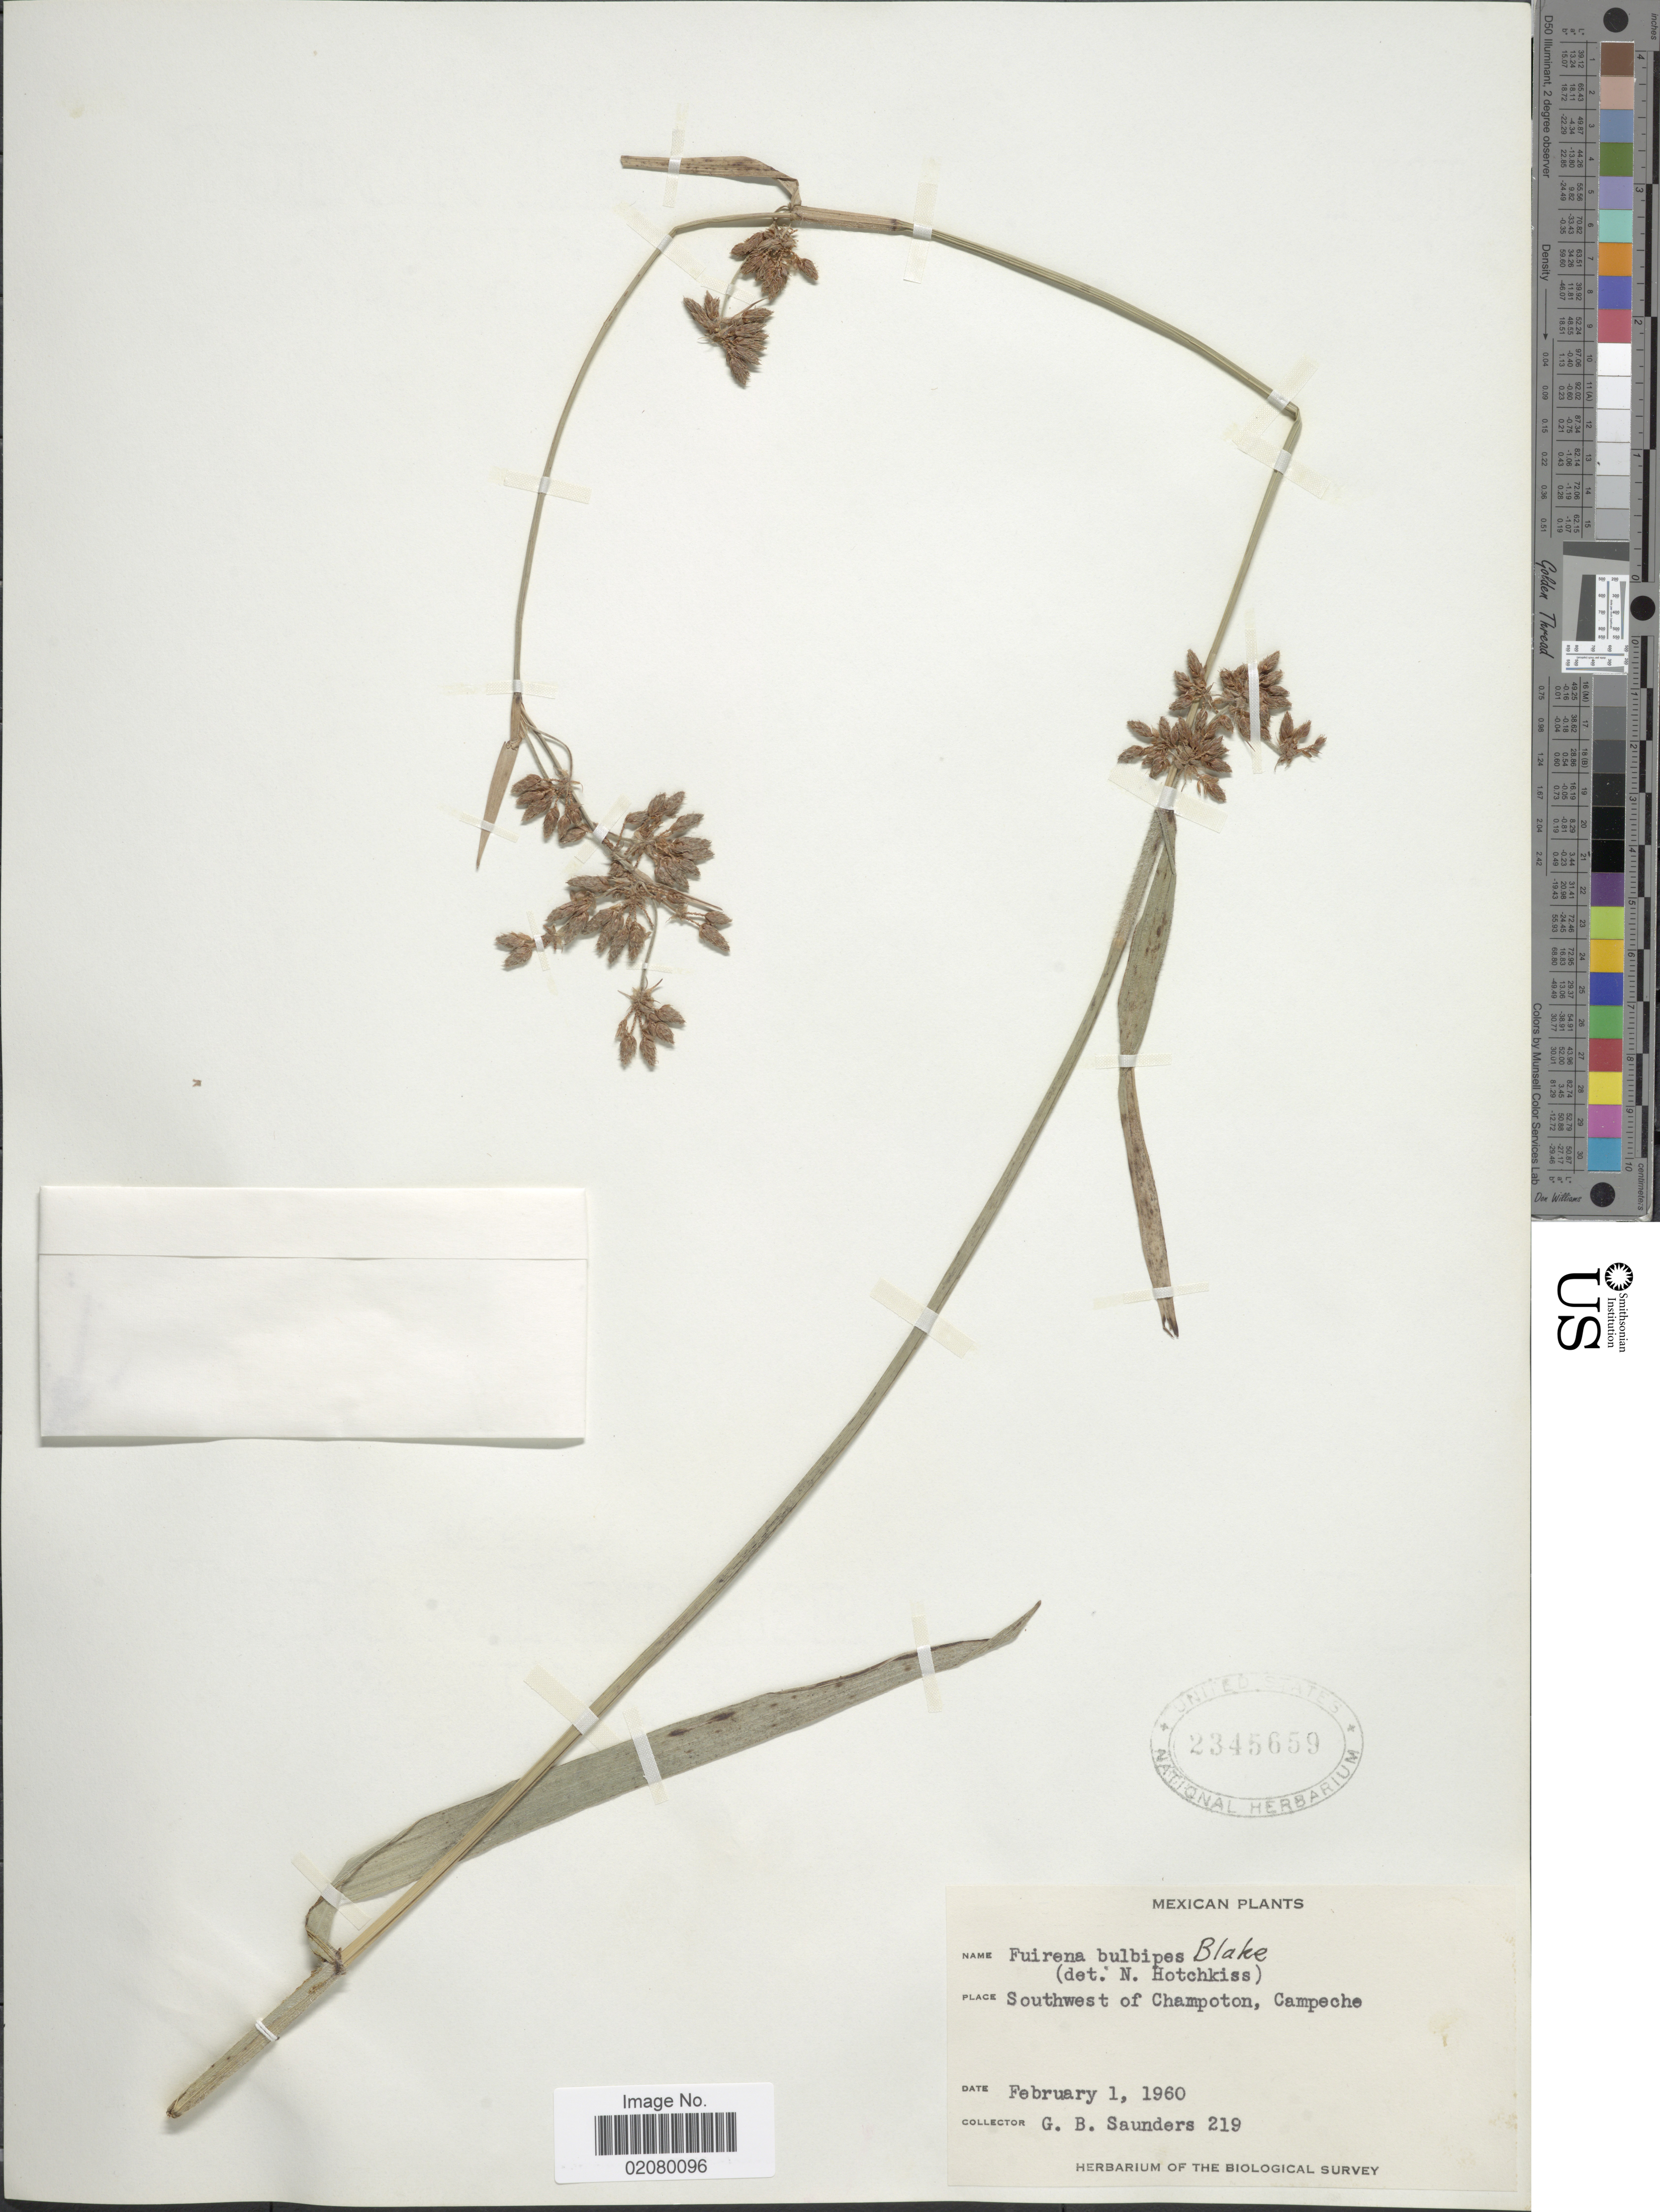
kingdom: Plantae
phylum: Tracheophyta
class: Liliopsida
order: Poales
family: Cyperaceae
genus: Fuirena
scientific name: Fuirena camptotricha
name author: C. Wright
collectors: G. B. Saunders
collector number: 219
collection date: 1960-02-01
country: Mexico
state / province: Campeche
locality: Southwest of Champoton, Campeche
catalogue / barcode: US 2345659